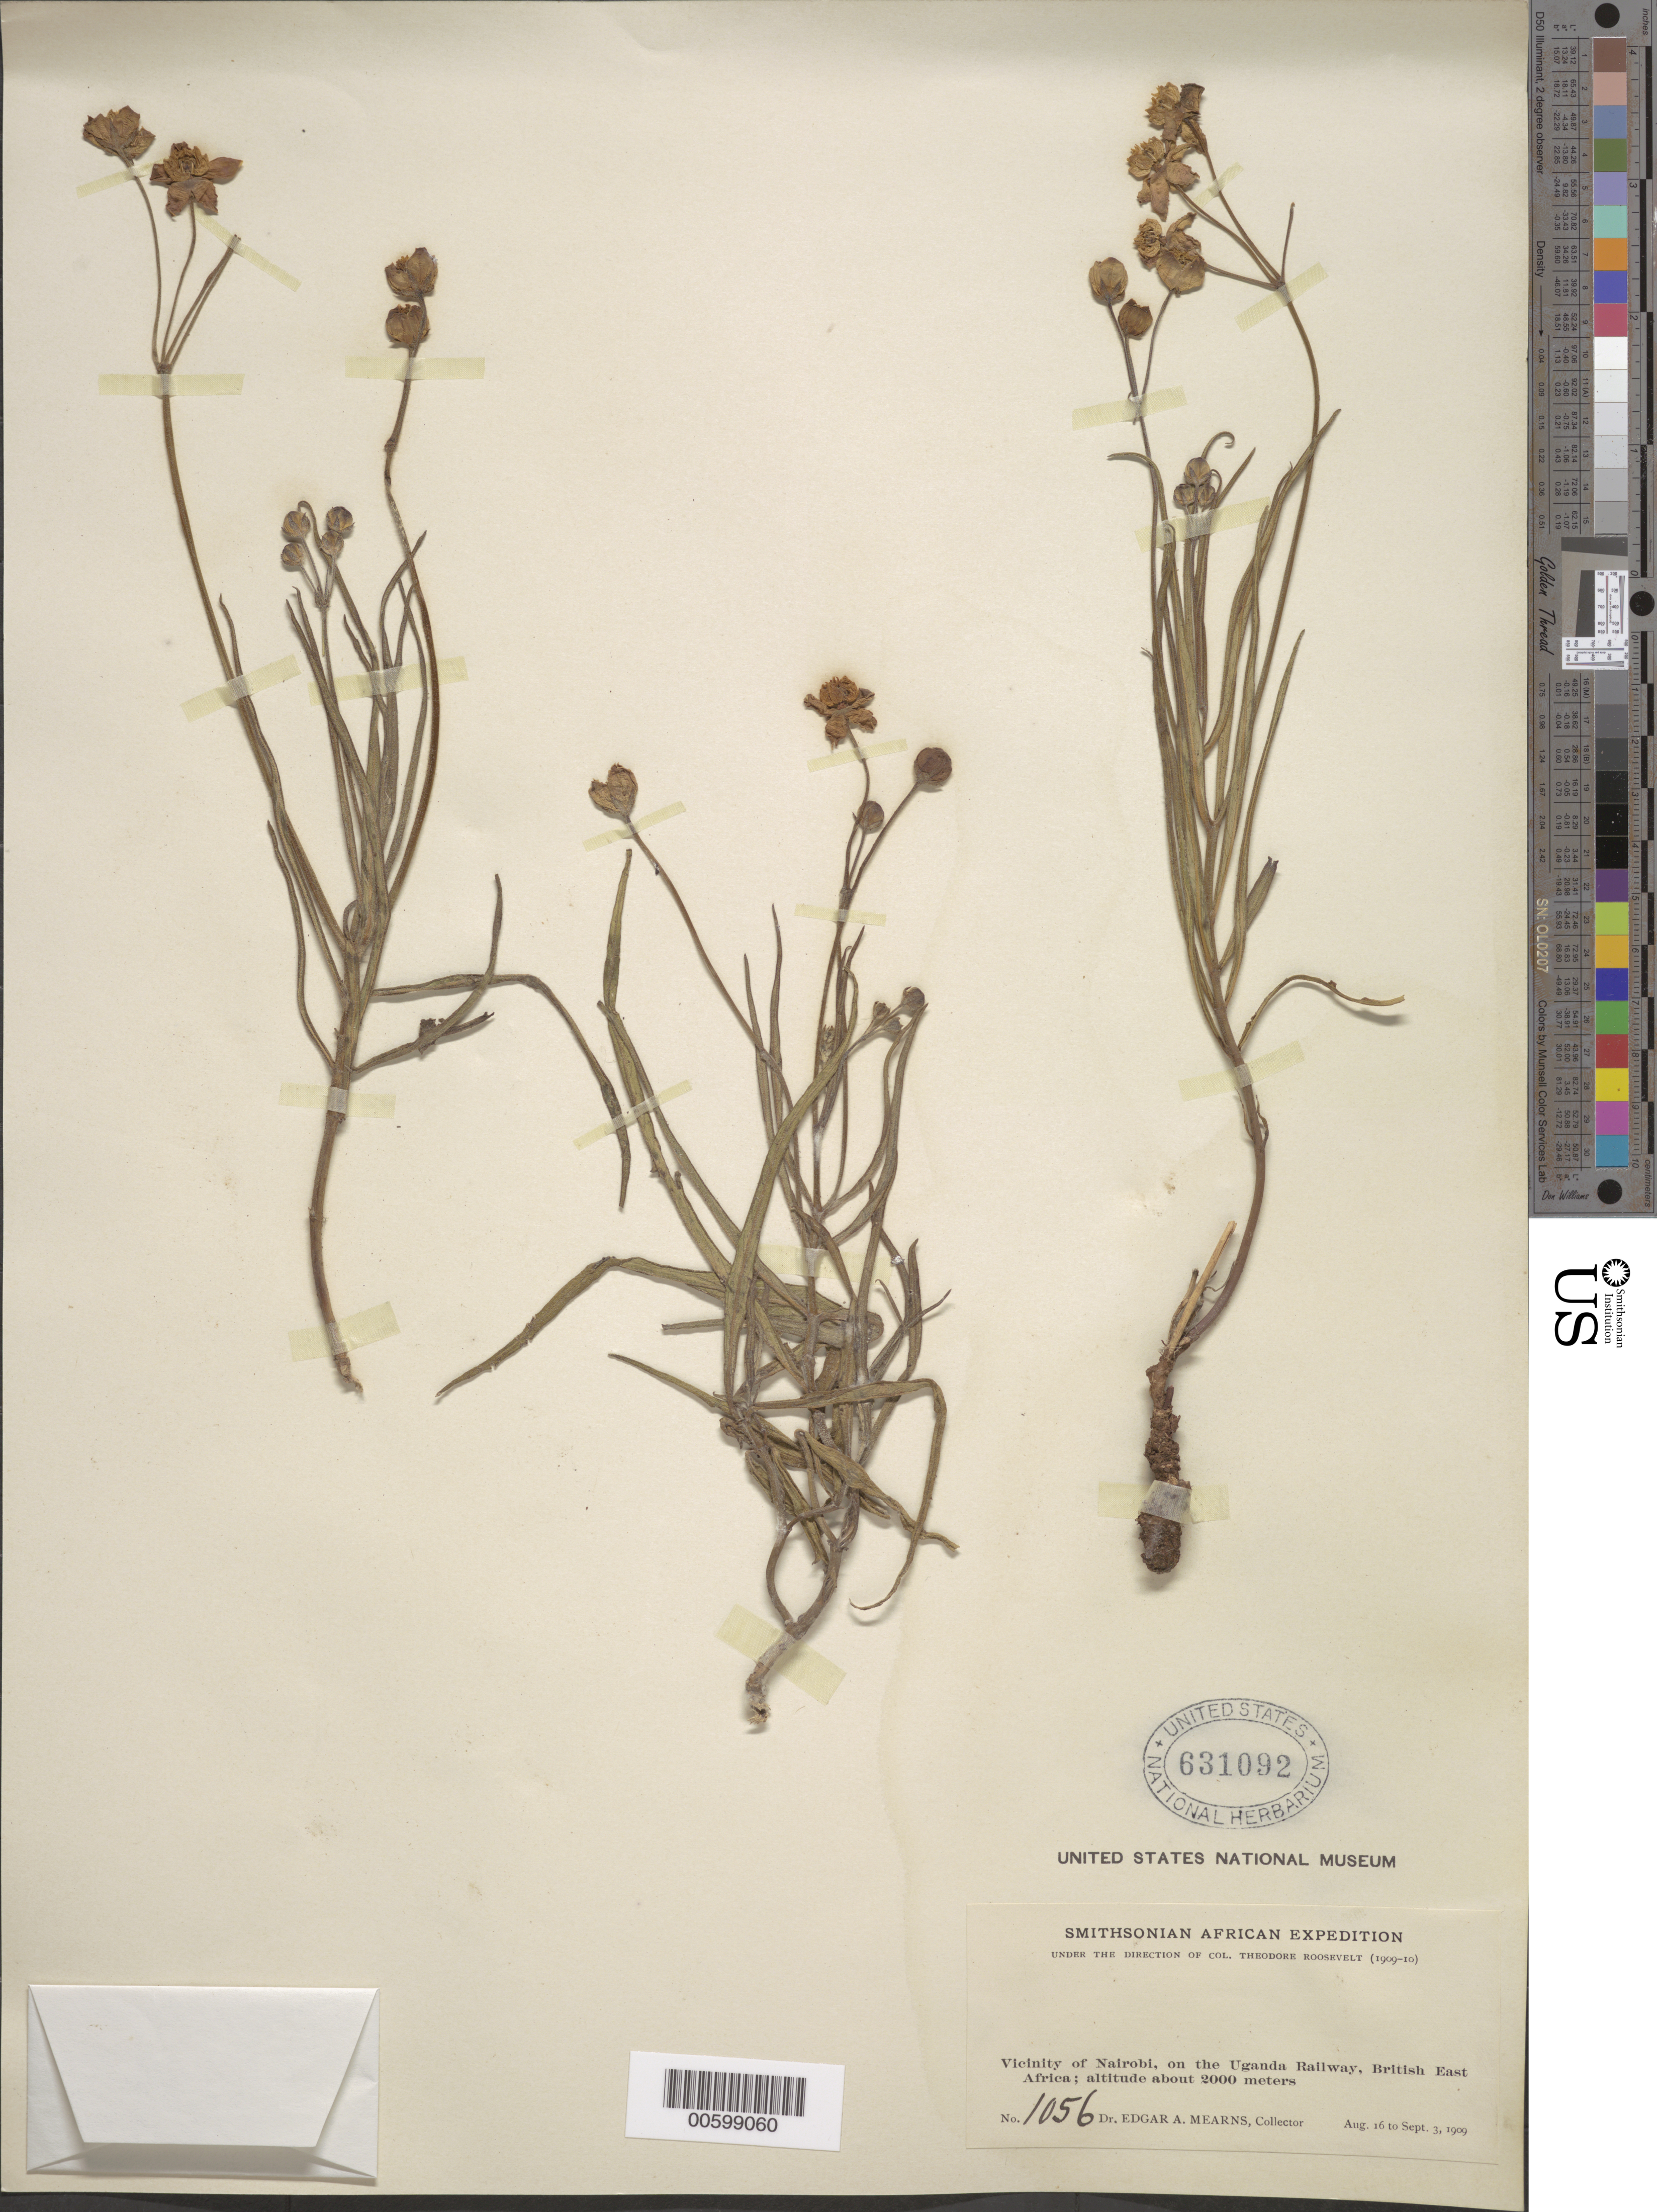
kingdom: Plantae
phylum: Tracheophyta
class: Magnoliopsida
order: Gentianales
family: Apocynaceae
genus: Matelea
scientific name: Matelea stenopetala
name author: Sandwith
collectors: E. A. Mearns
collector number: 1056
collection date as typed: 16 Aug 1909 to 03 Sep 1909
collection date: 1909-08-16/1909-09-03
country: Kenya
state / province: Nairobi Area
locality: Vicinity of Nairobi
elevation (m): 2000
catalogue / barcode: US 631092